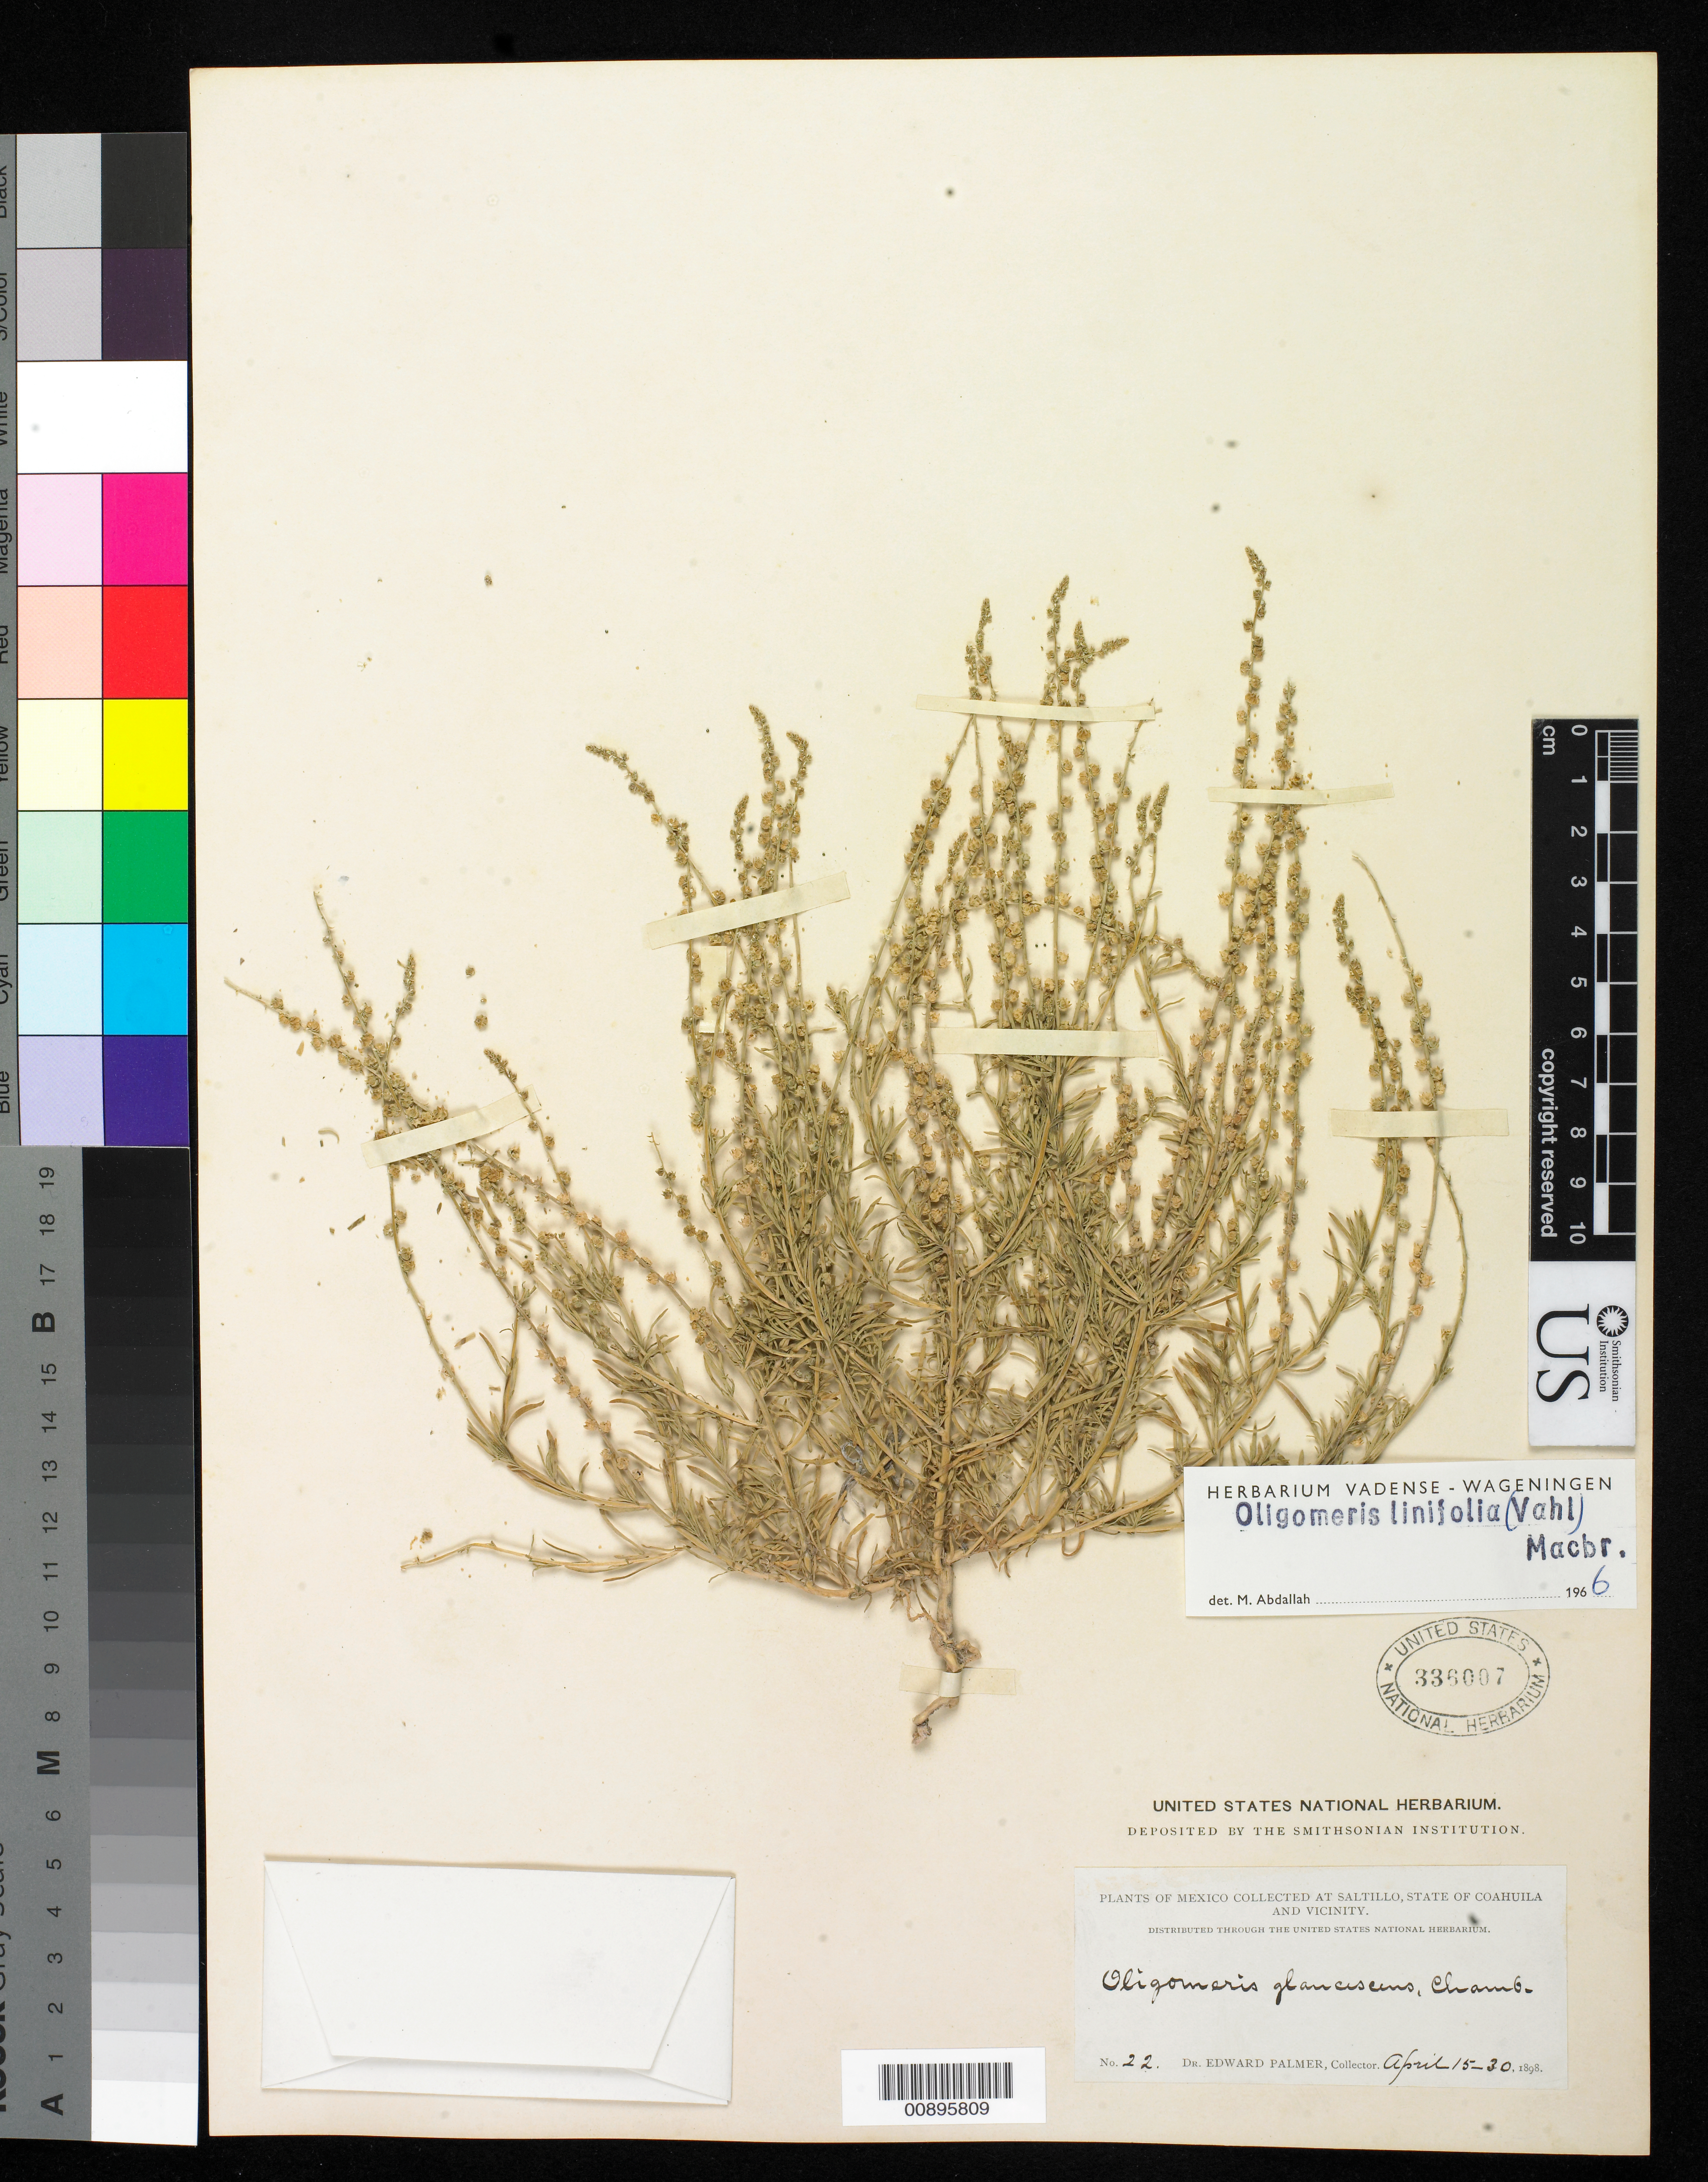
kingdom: Plantae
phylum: Tracheophyta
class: Magnoliopsida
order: Brassicales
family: Resedaceae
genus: Oligomeris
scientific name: Oligomeris linifolia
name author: (Vahl) J.F. Macbr.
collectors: E. Palmer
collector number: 22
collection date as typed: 15 Apr 1898 to 30 Apr 1898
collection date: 1898-04-15/1898-04-30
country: Mexico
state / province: Coahuila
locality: Saltillo, Coahuila and vicinity.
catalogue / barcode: US 336007